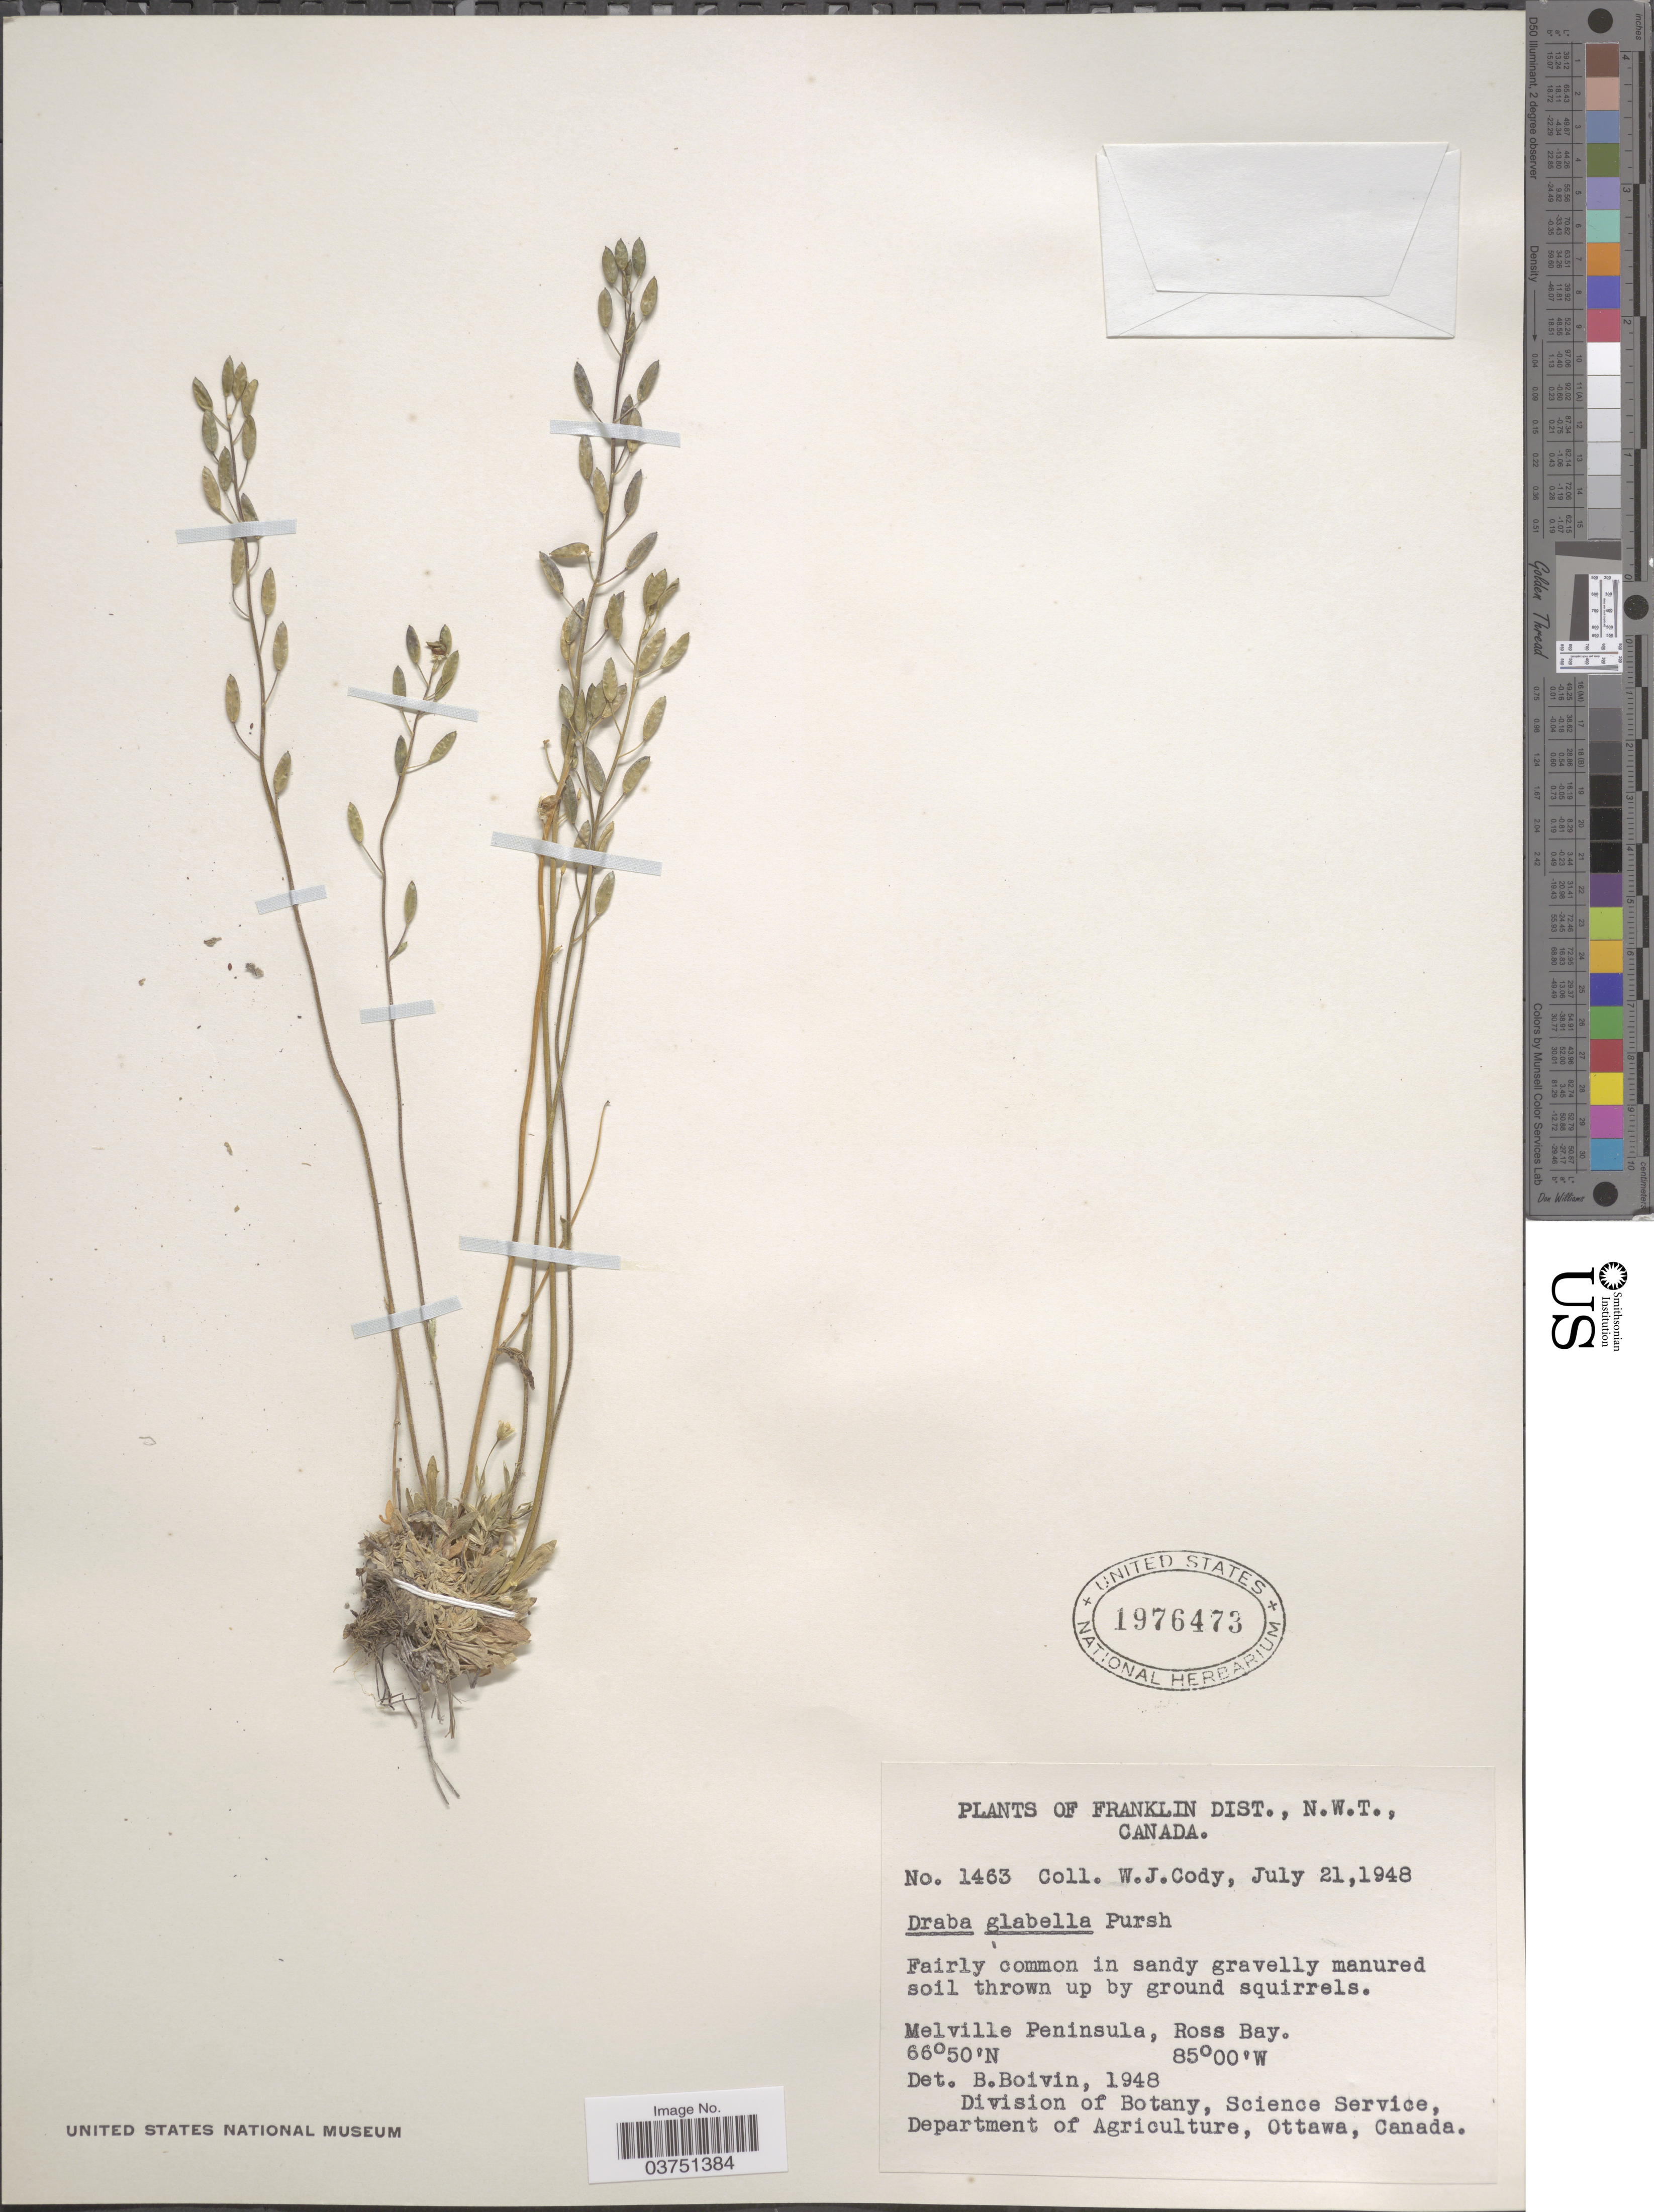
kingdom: Plantae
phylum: Tracheophyta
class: Magnoliopsida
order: Brassicales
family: Brassicaceae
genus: Draba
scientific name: Draba glabella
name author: Pursh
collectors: W. Cody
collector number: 1463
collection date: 1948-07-21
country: Canada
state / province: Northwest Territories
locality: Franklin Dist., Melville Peninsula, Ross Bay.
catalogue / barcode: US 1976473